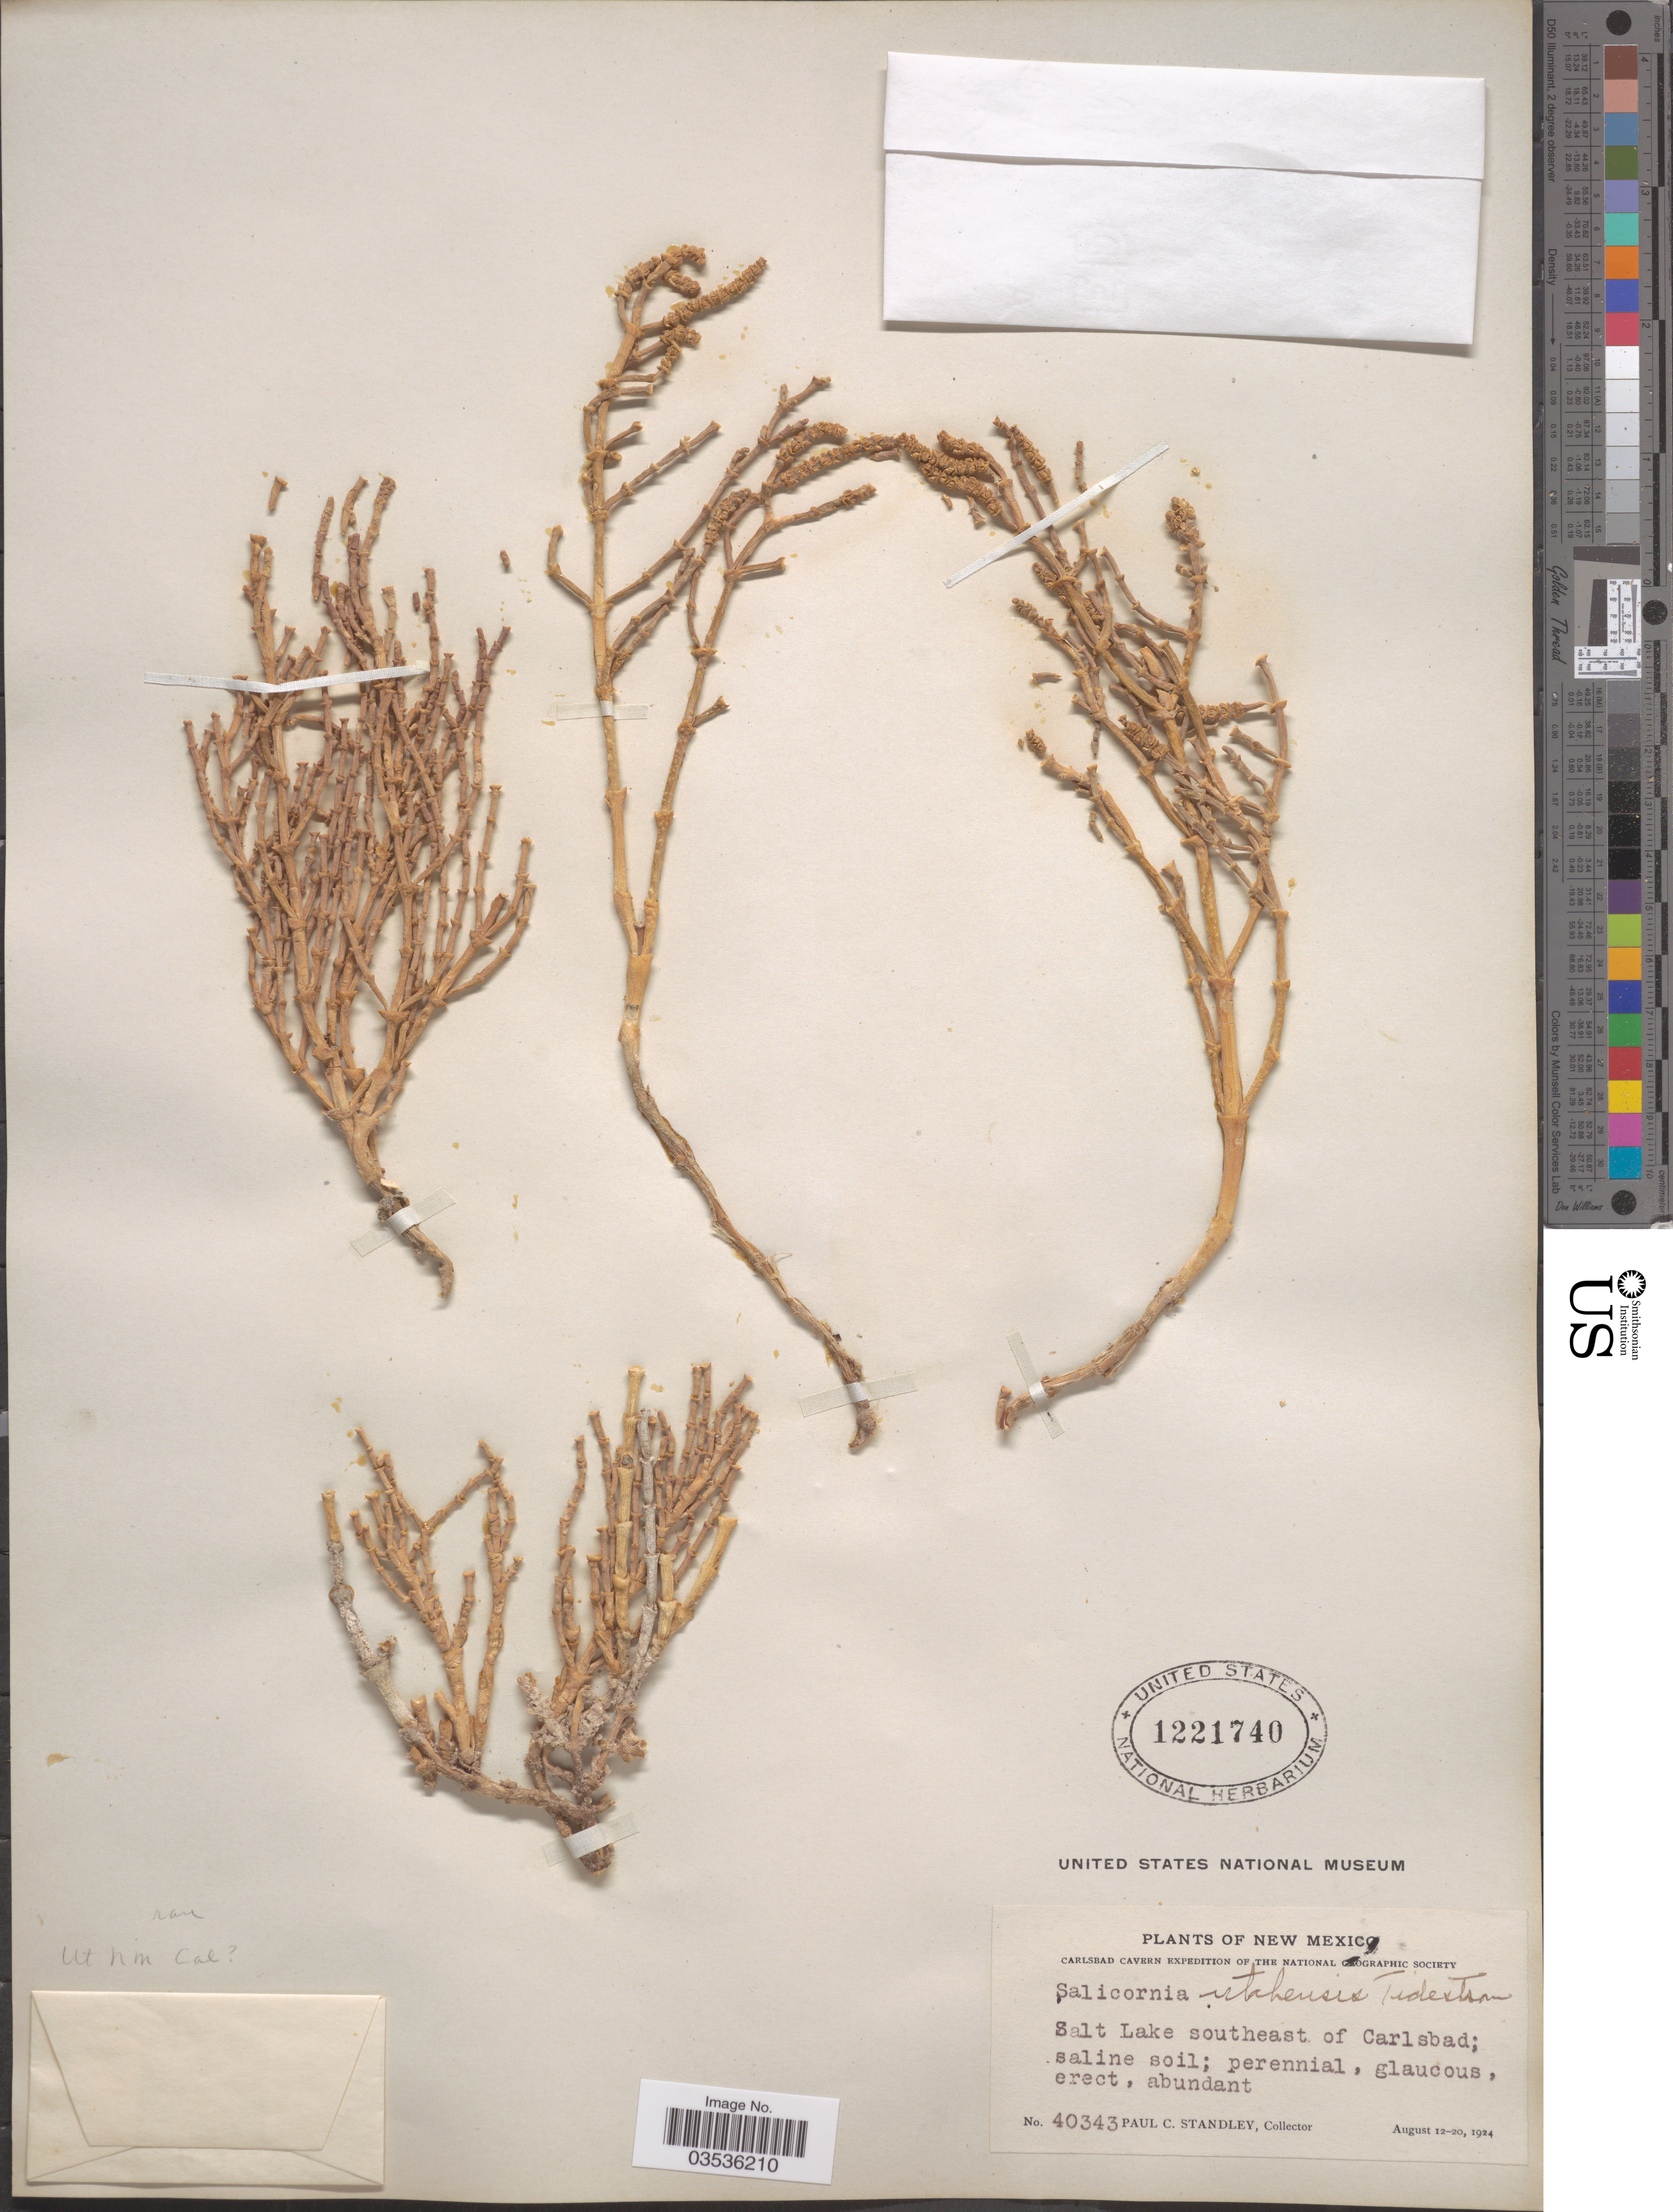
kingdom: Plantae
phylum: Tracheophyta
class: Magnoliopsida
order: Caryophyllales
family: Amaranthaceae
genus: Salicornia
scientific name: Salicornia utahensis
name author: Tidestr.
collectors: P. C. Standley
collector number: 40343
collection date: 1924-08-12/1924-08-20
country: United States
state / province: New Mexico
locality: Salt Lake southeast of Carlsbad. Carlsbad Cavern.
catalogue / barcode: US 1221740